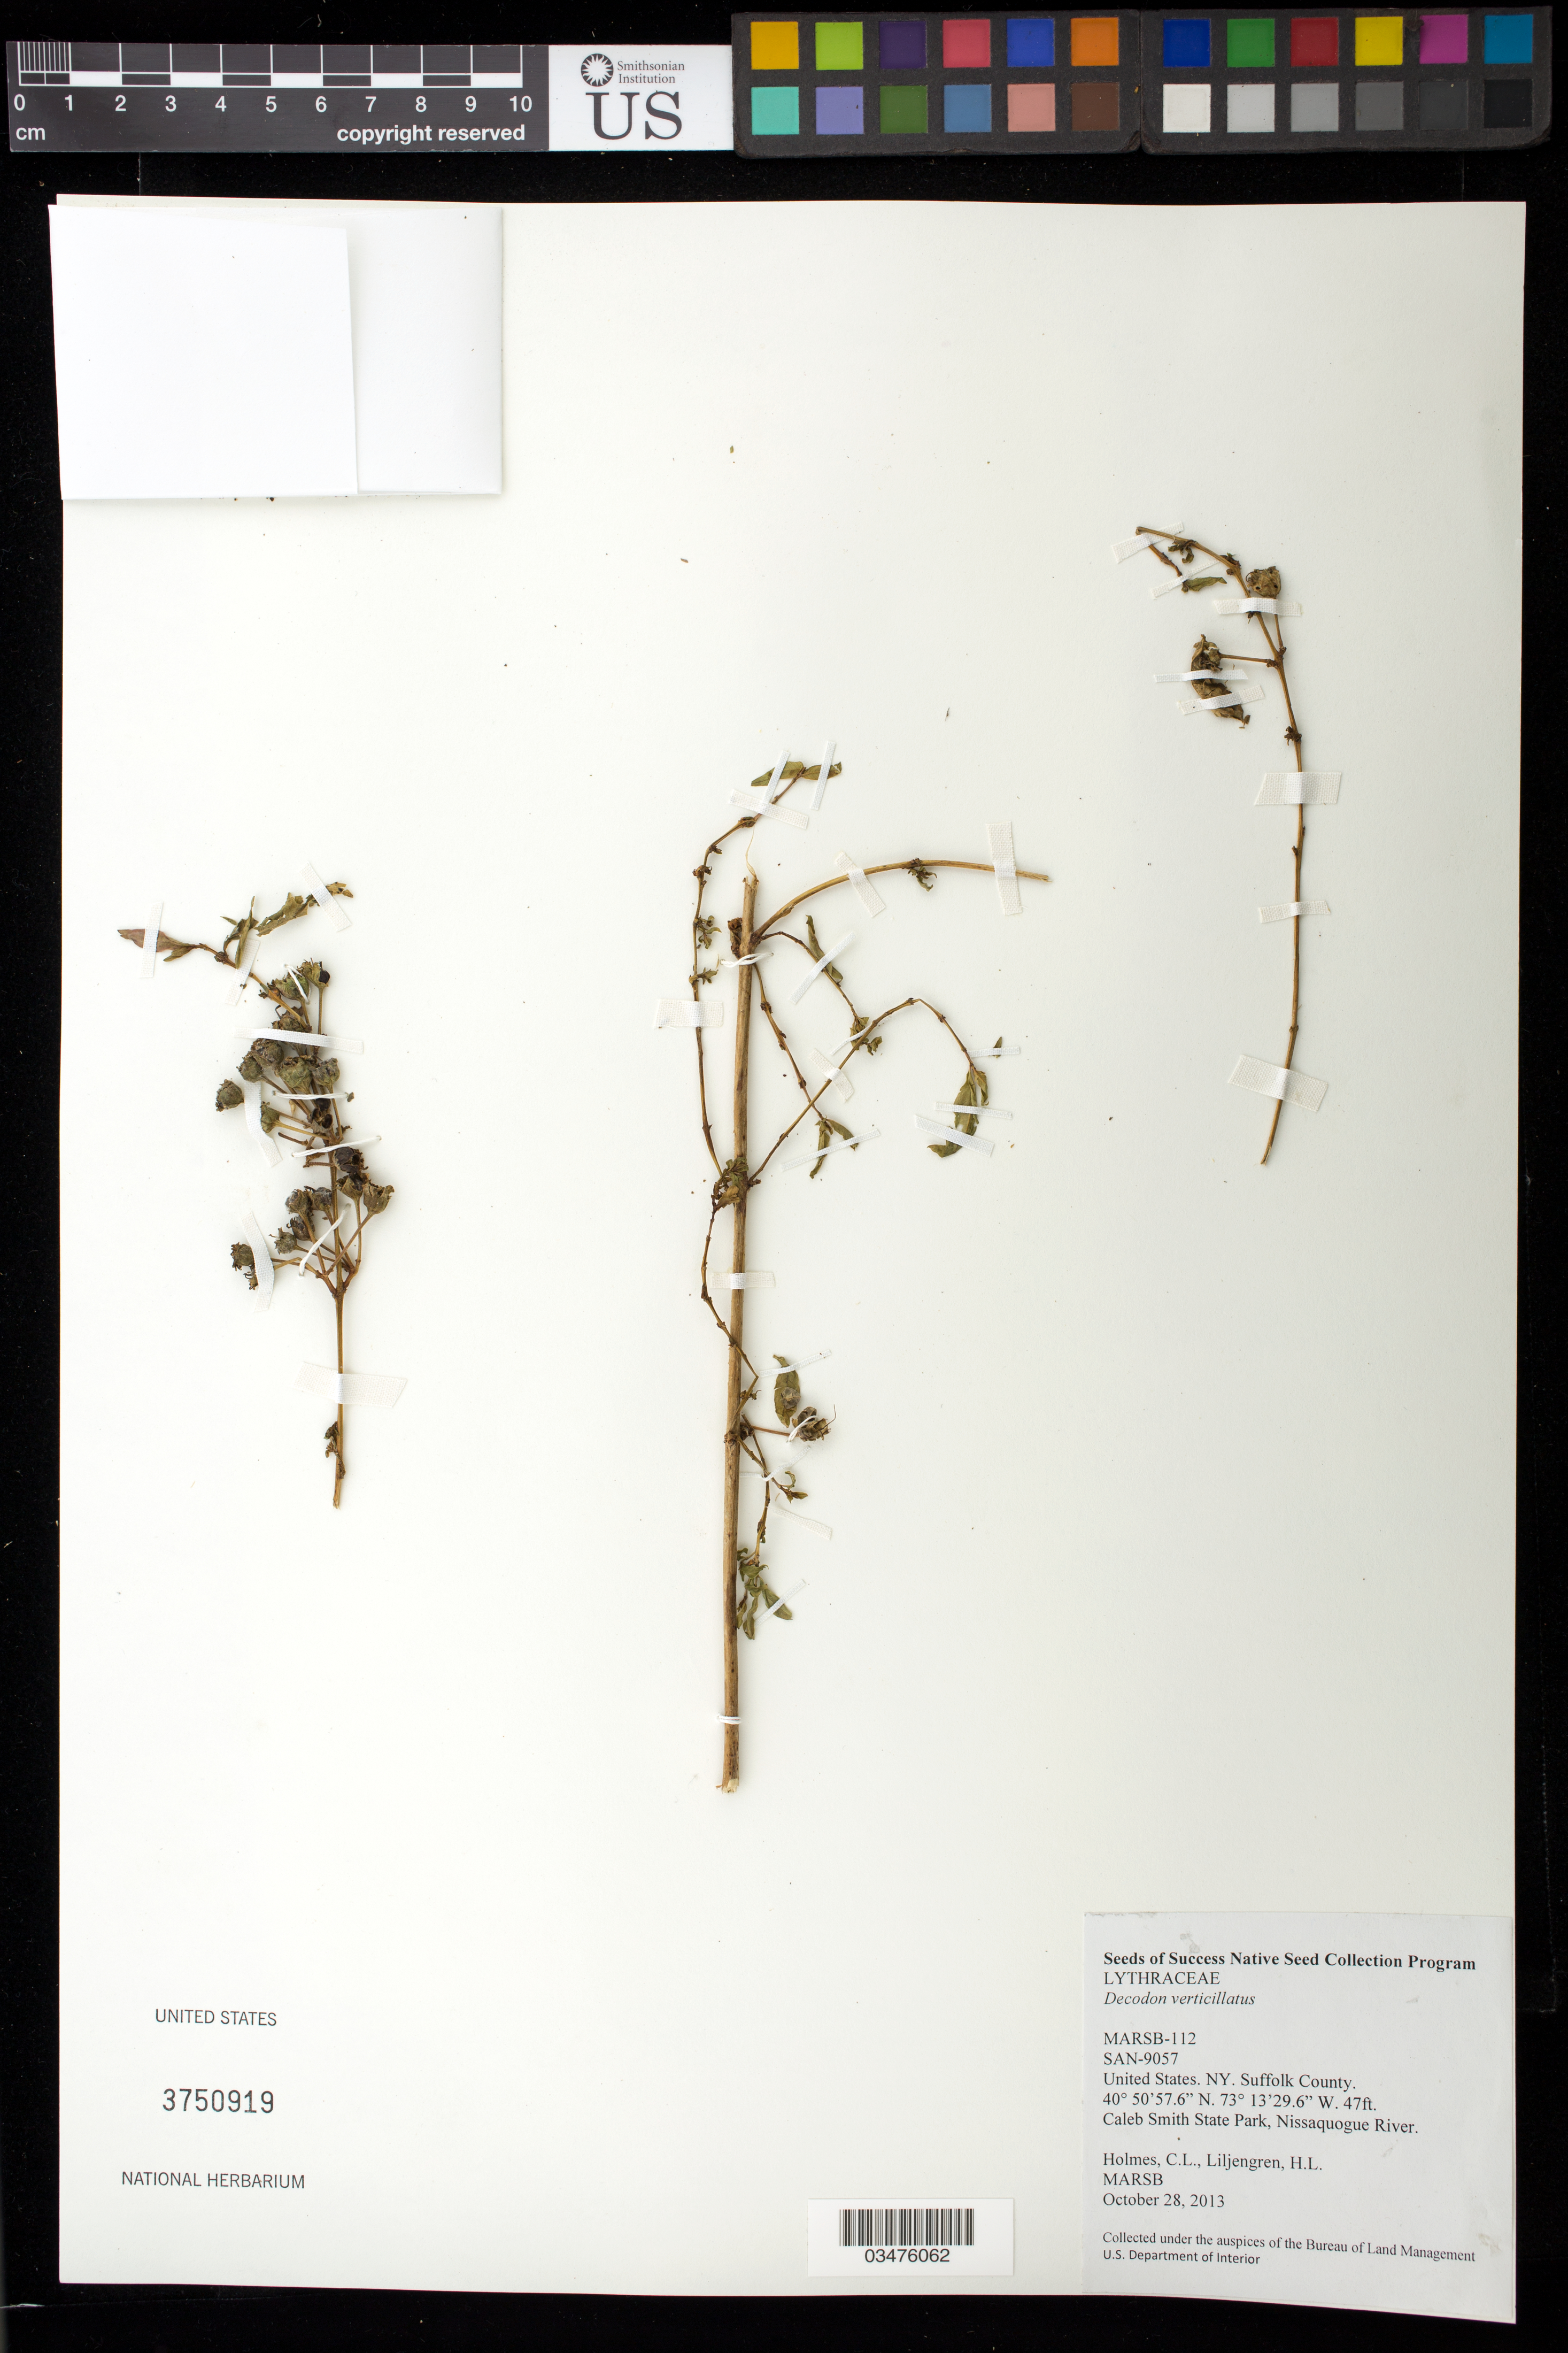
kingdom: Plantae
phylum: Tracheophyta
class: Magnoliopsida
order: Myrtales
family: Lythraceae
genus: Decodon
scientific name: Decodon verticillatus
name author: (L.) Elliott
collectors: C. Holmes & H. Liljengren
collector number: MARSB-112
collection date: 2013-10-28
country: United States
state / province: New York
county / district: Suffolk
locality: Caleb Smith State Park, Nissaquogue River.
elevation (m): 14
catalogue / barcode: US 3750919